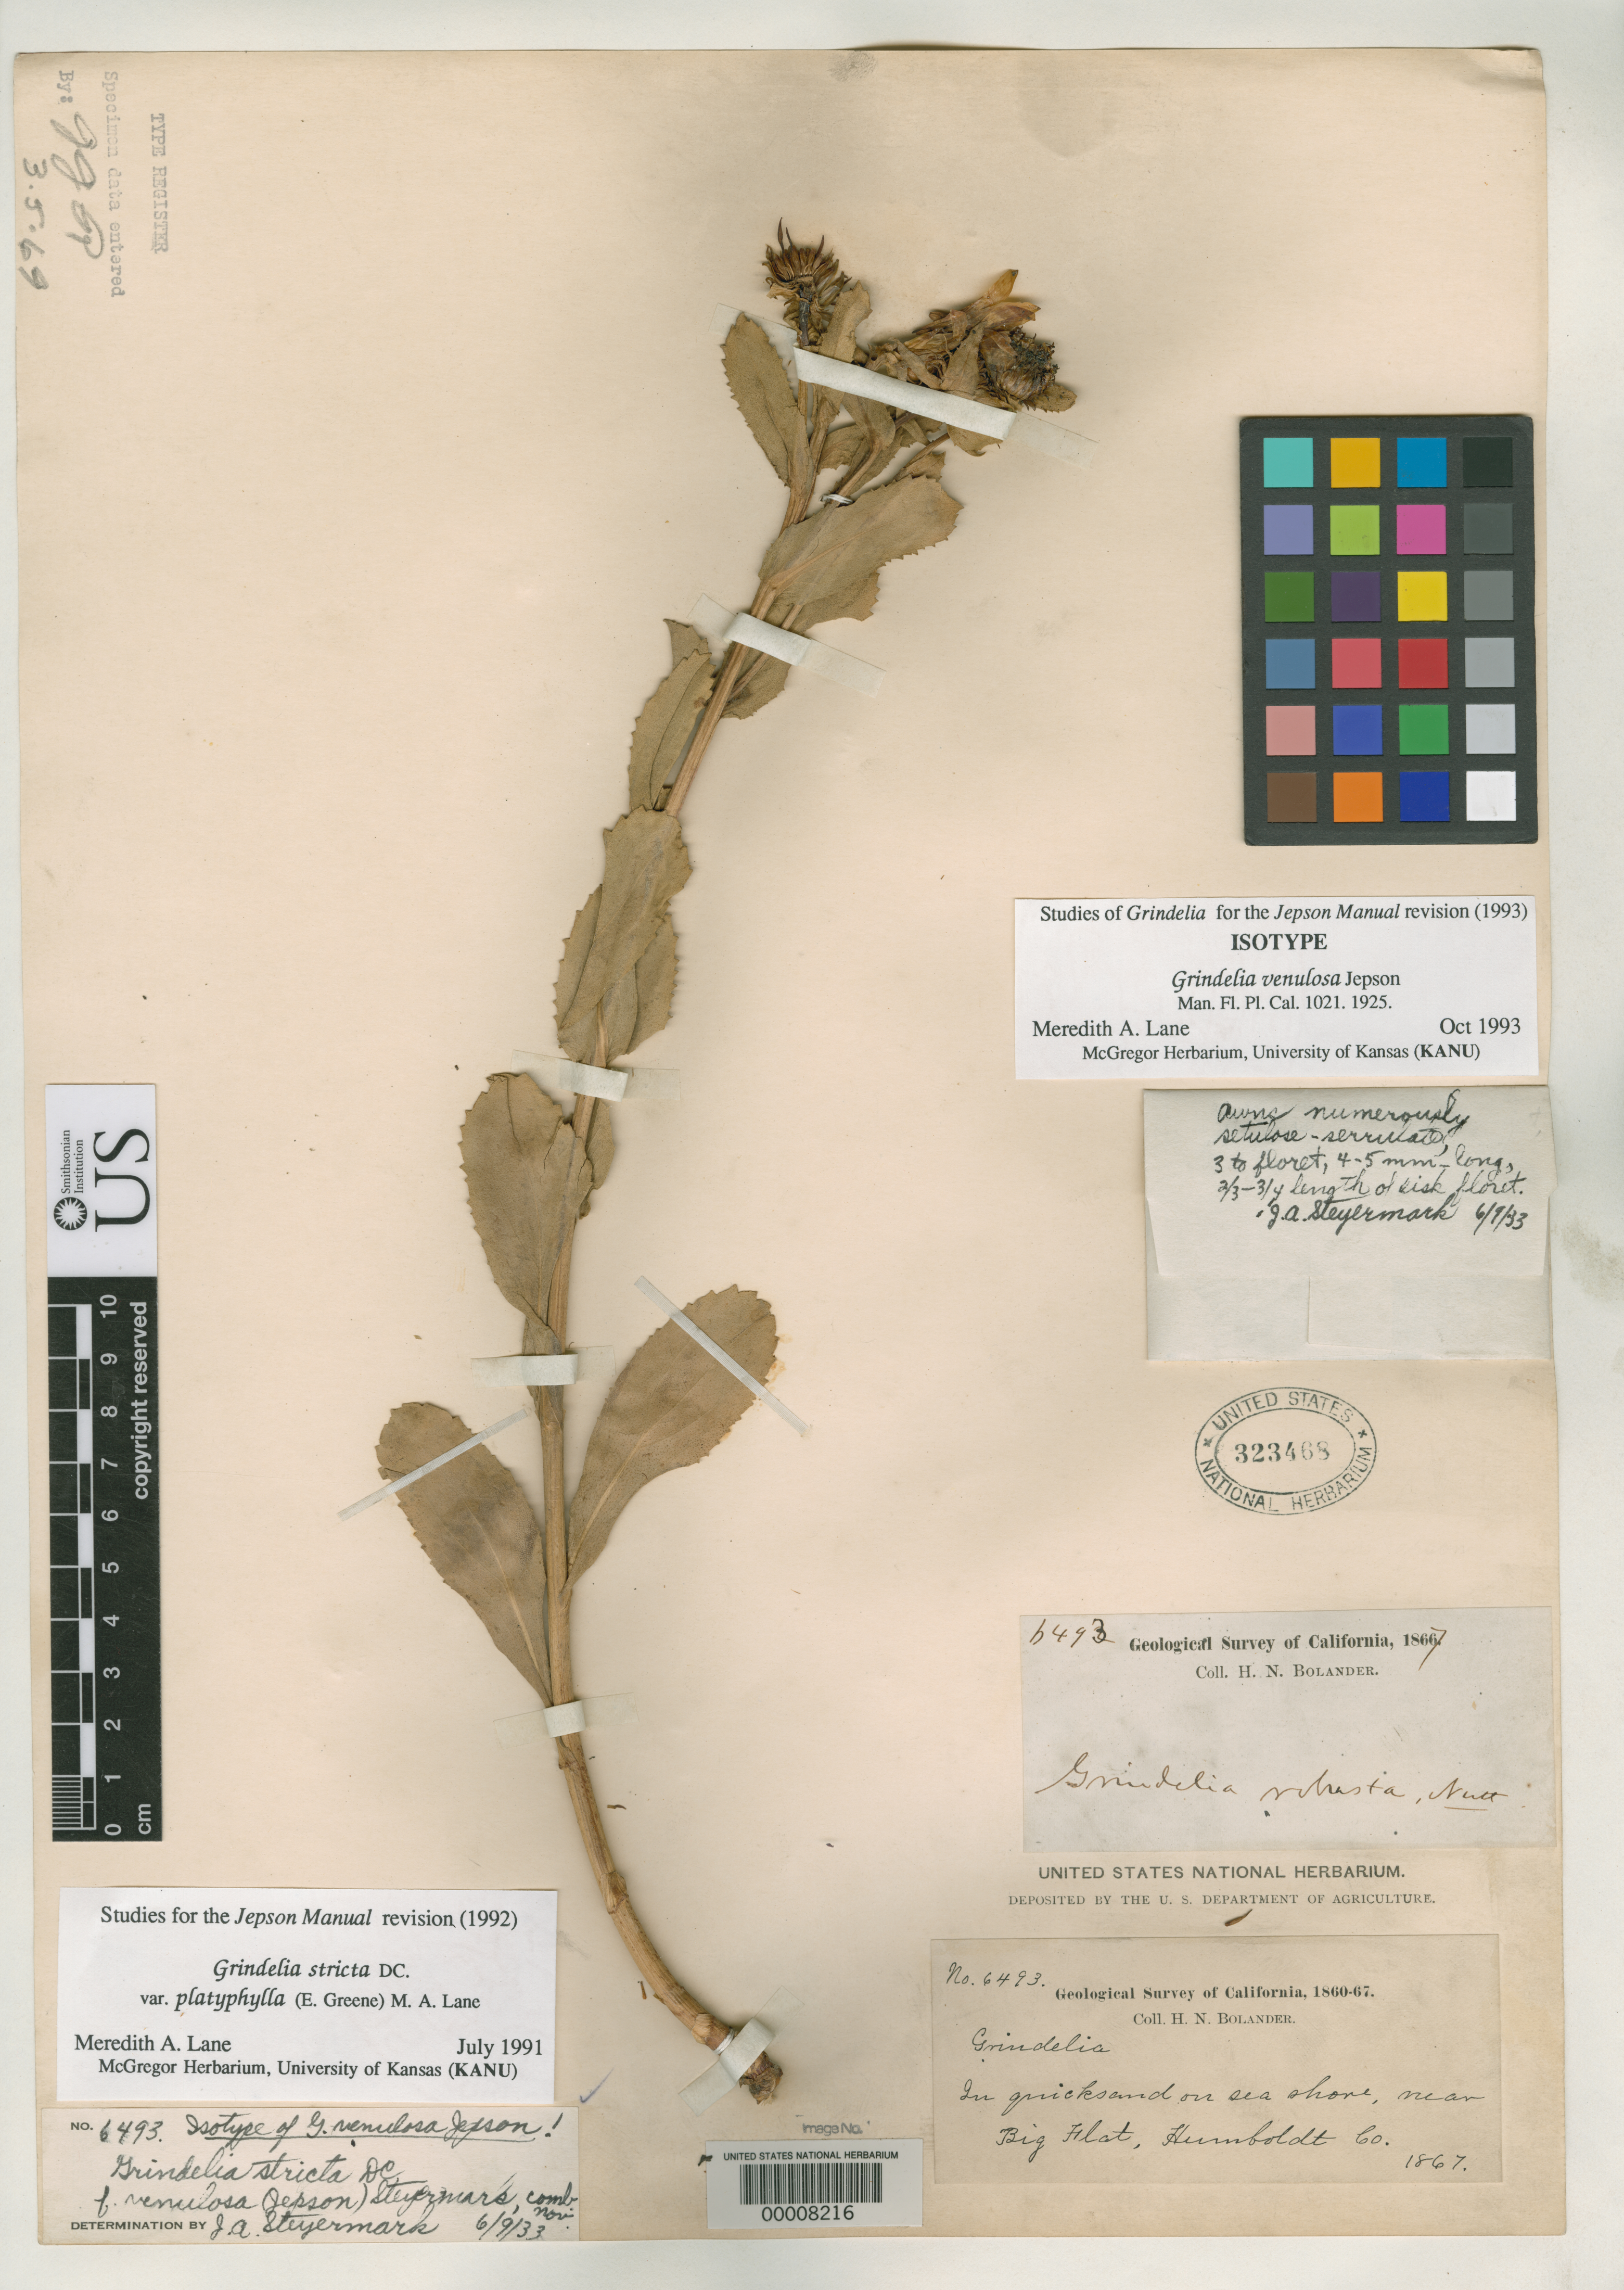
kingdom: Plantae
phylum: Tracheophyta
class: Magnoliopsida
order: Asterales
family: Asteraceae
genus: Grindelia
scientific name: Grindelia venulosa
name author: Jeps.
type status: Isotype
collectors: H. Bolander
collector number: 6493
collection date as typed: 1867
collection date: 1867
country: United States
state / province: California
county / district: Humboldt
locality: Big Flat.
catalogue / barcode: US 323468